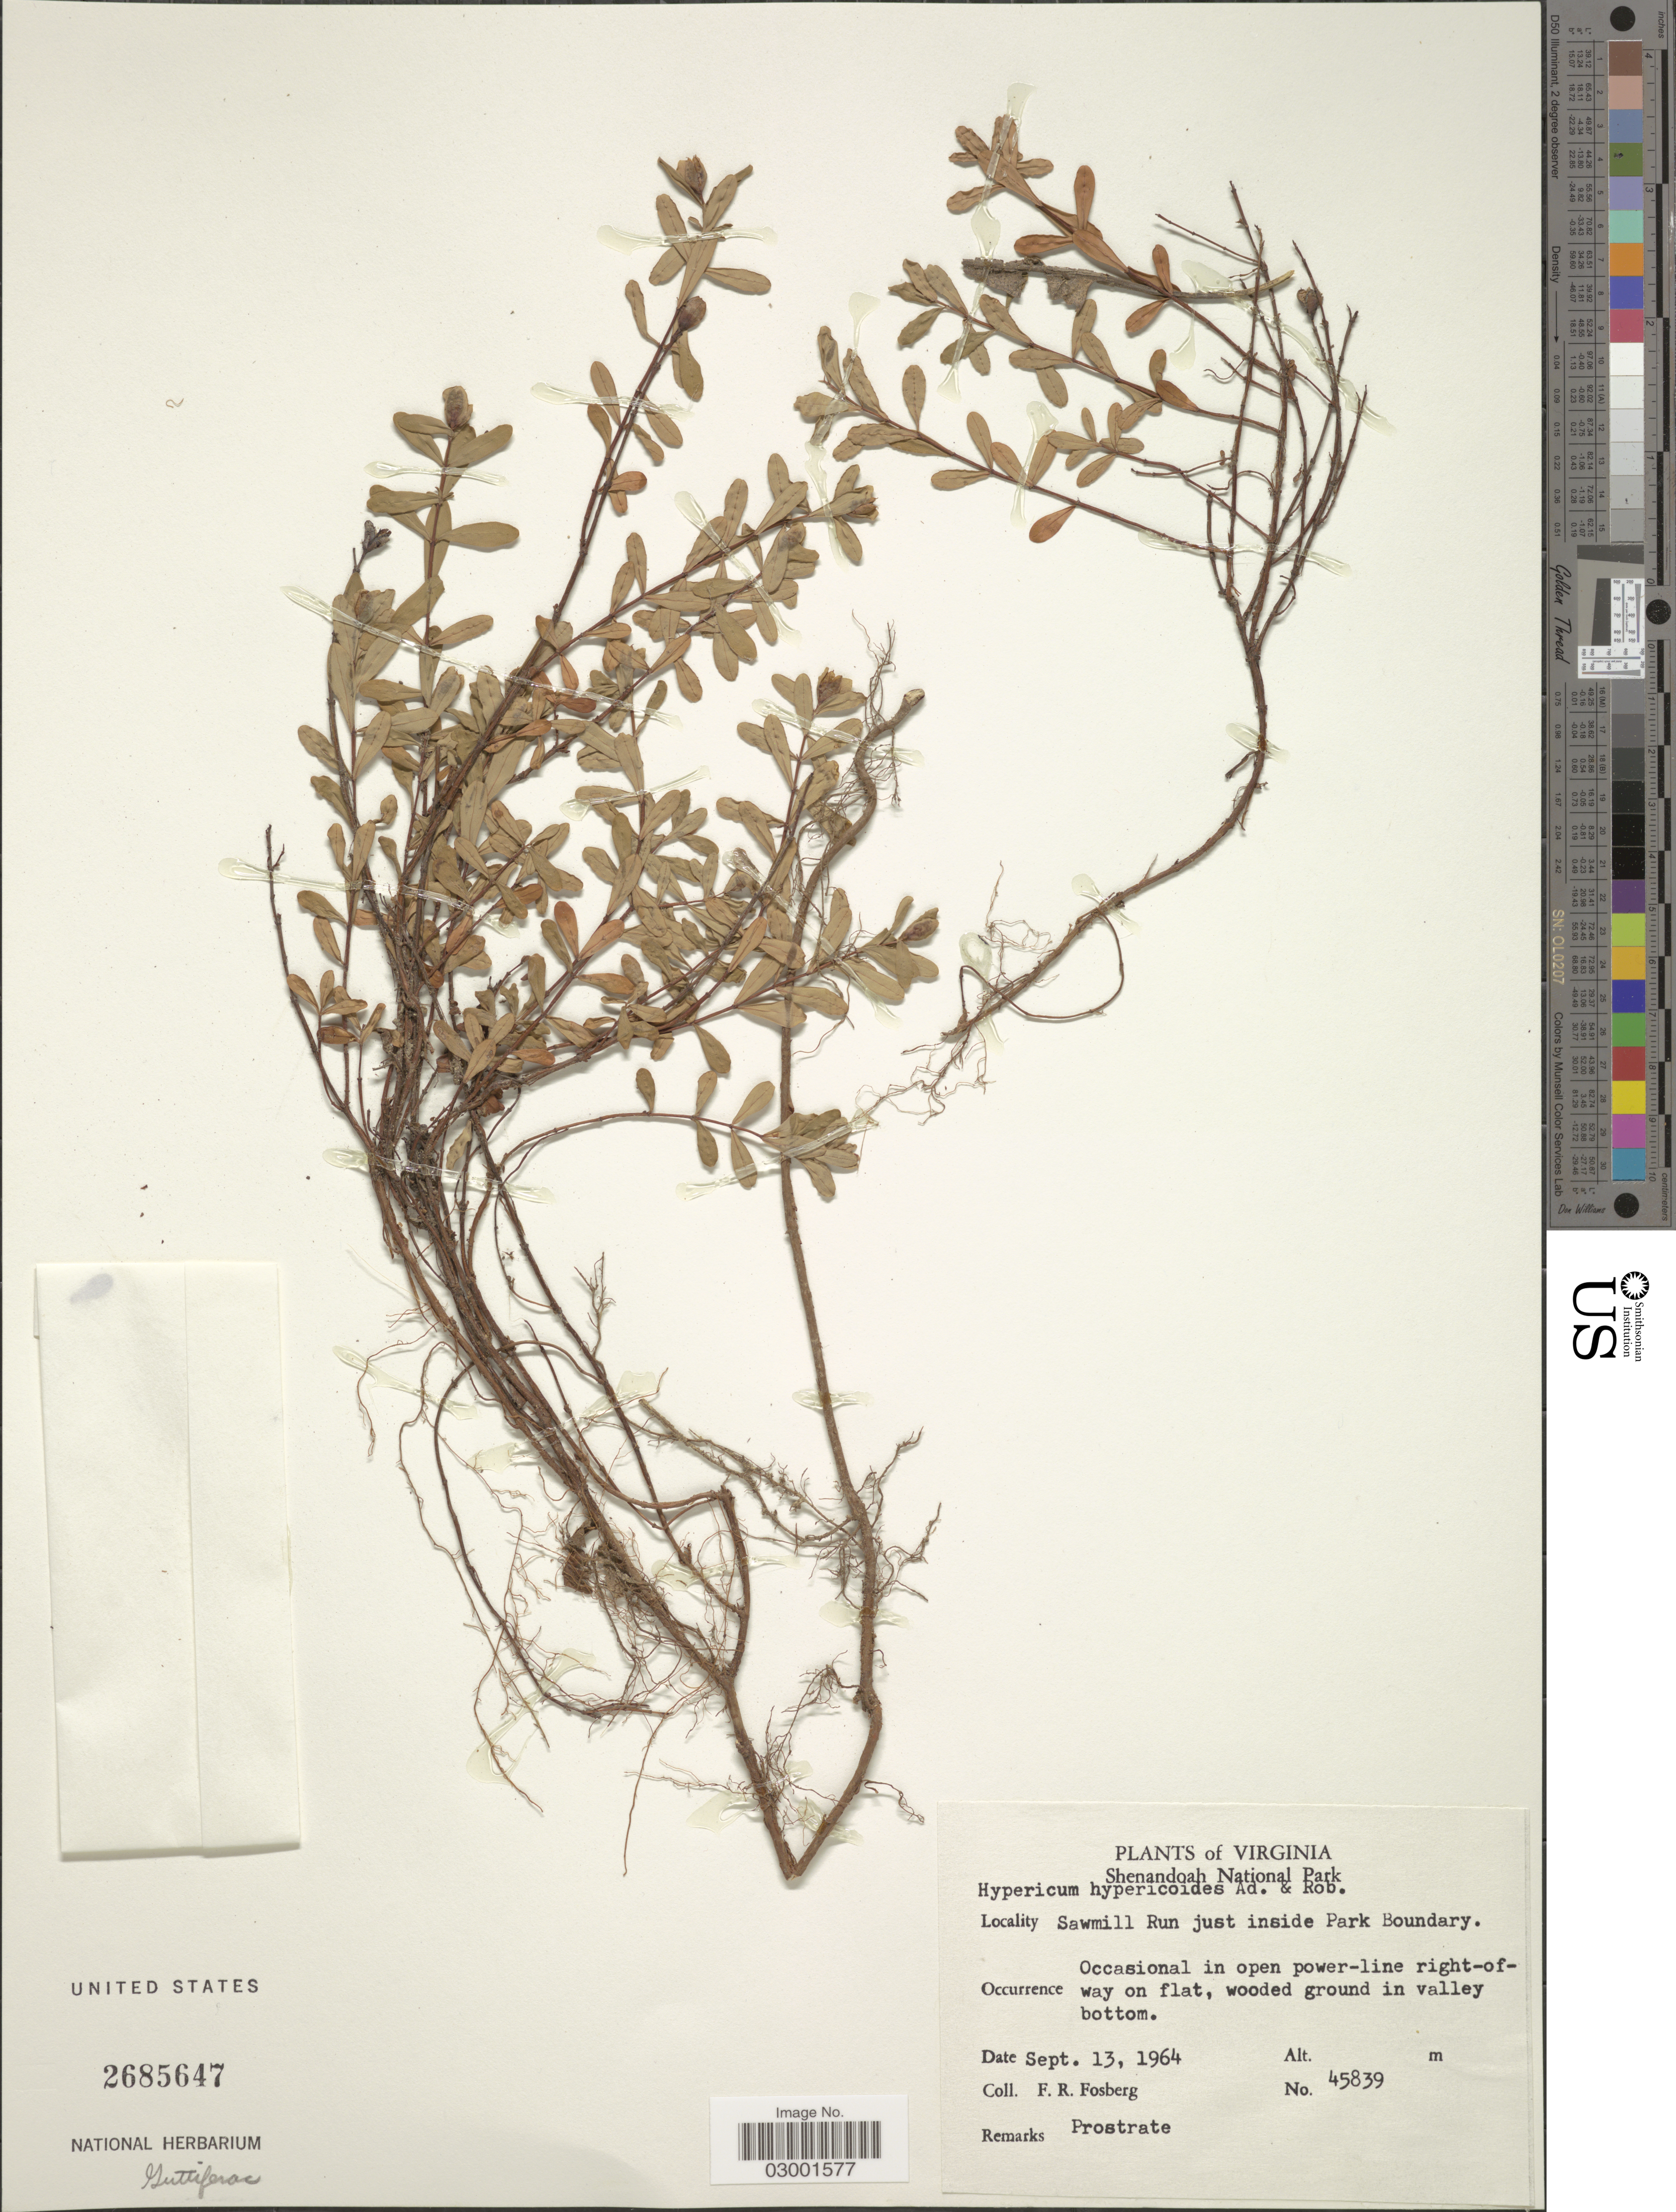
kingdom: Plantae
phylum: Tracheophyta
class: Magnoliopsida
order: Malpighiales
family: Hypericaceae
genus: Hypericum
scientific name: Hypericum stragulum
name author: W.P. Adams & N. Robson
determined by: Strong, Mark T., (BOT), Smithsonian Institution - National Museum of Natural History (UNITED STATES)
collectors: F. R. Fosberg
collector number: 45839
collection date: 1964-09-13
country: United States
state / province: Virginia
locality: Shenandoah National Park, Sawmill Run just inside Park Boundary.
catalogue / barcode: US 2685647